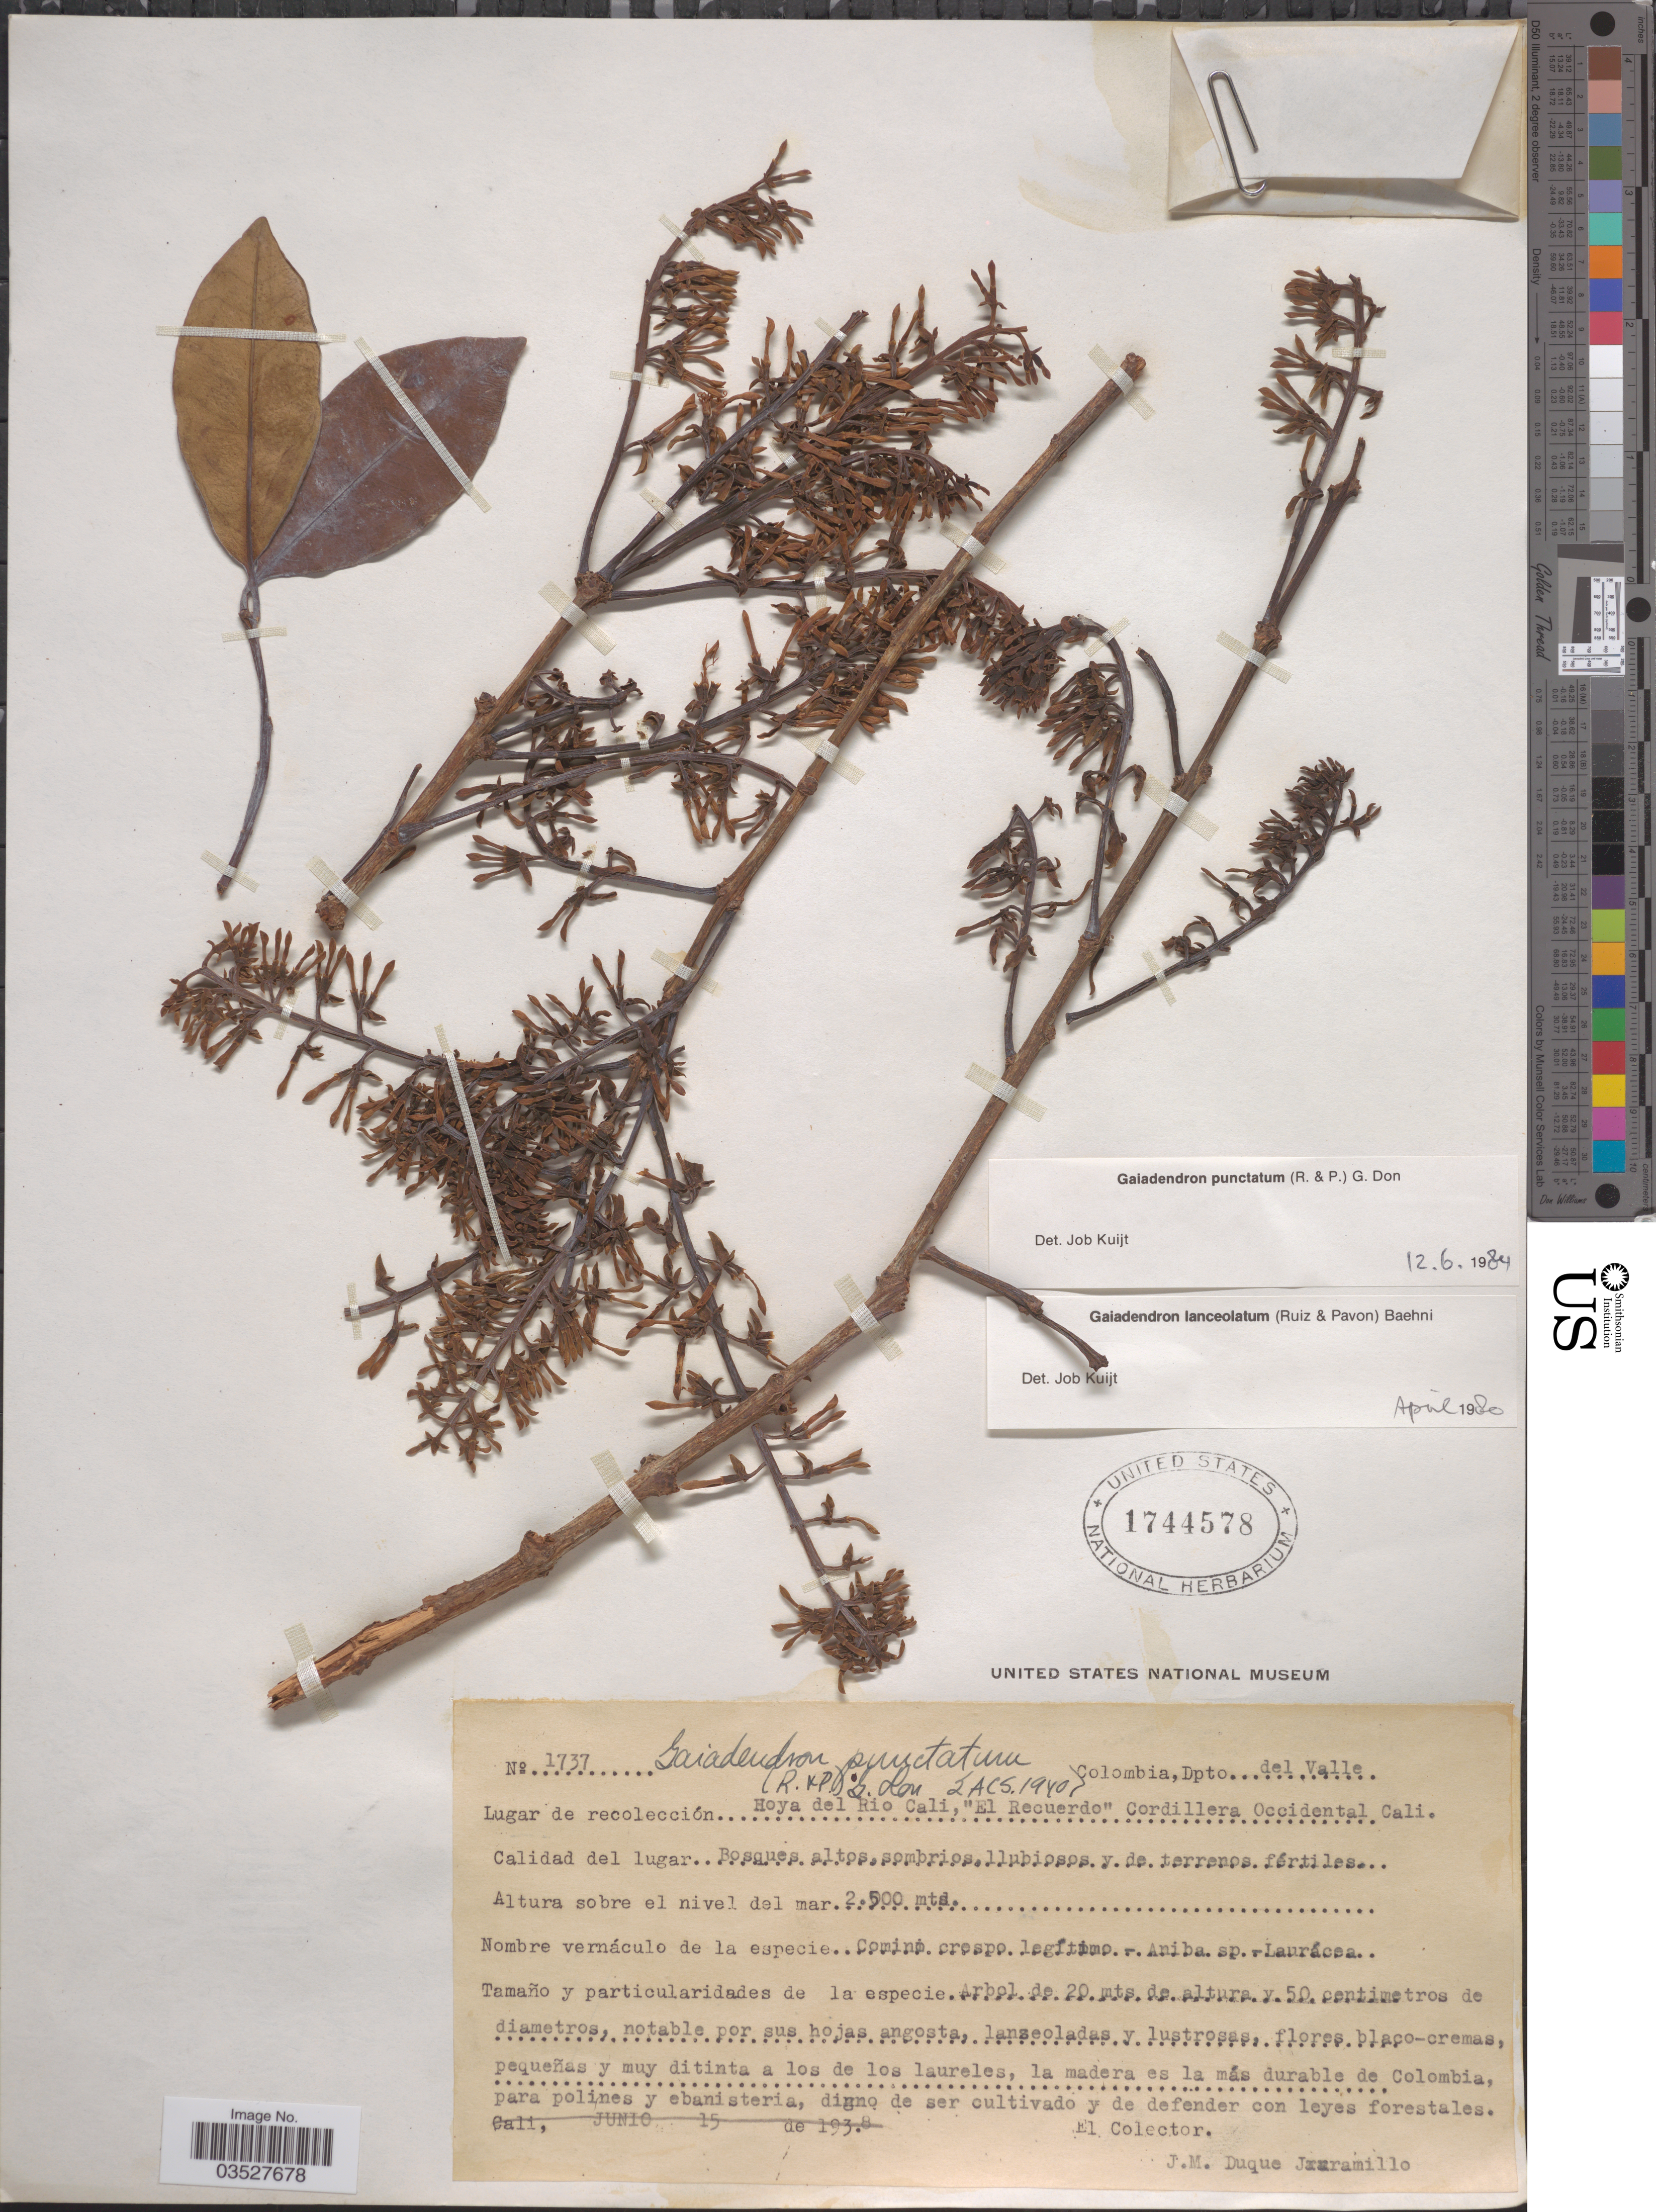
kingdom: Plantae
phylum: Tracheophyta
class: Magnoliopsida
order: Santalales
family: Loranthaceae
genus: Gaiadendron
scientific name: Gaiadendron punctatum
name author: (Ruiz & Pav.) G. Don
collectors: J. Duque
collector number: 1737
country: Colombia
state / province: Valle del Cauca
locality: Dpto del Valle. Hoya del Rio Cali, "El Recuerdo" Cordillera Occidental Cali.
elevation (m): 2500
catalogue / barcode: US 1744578